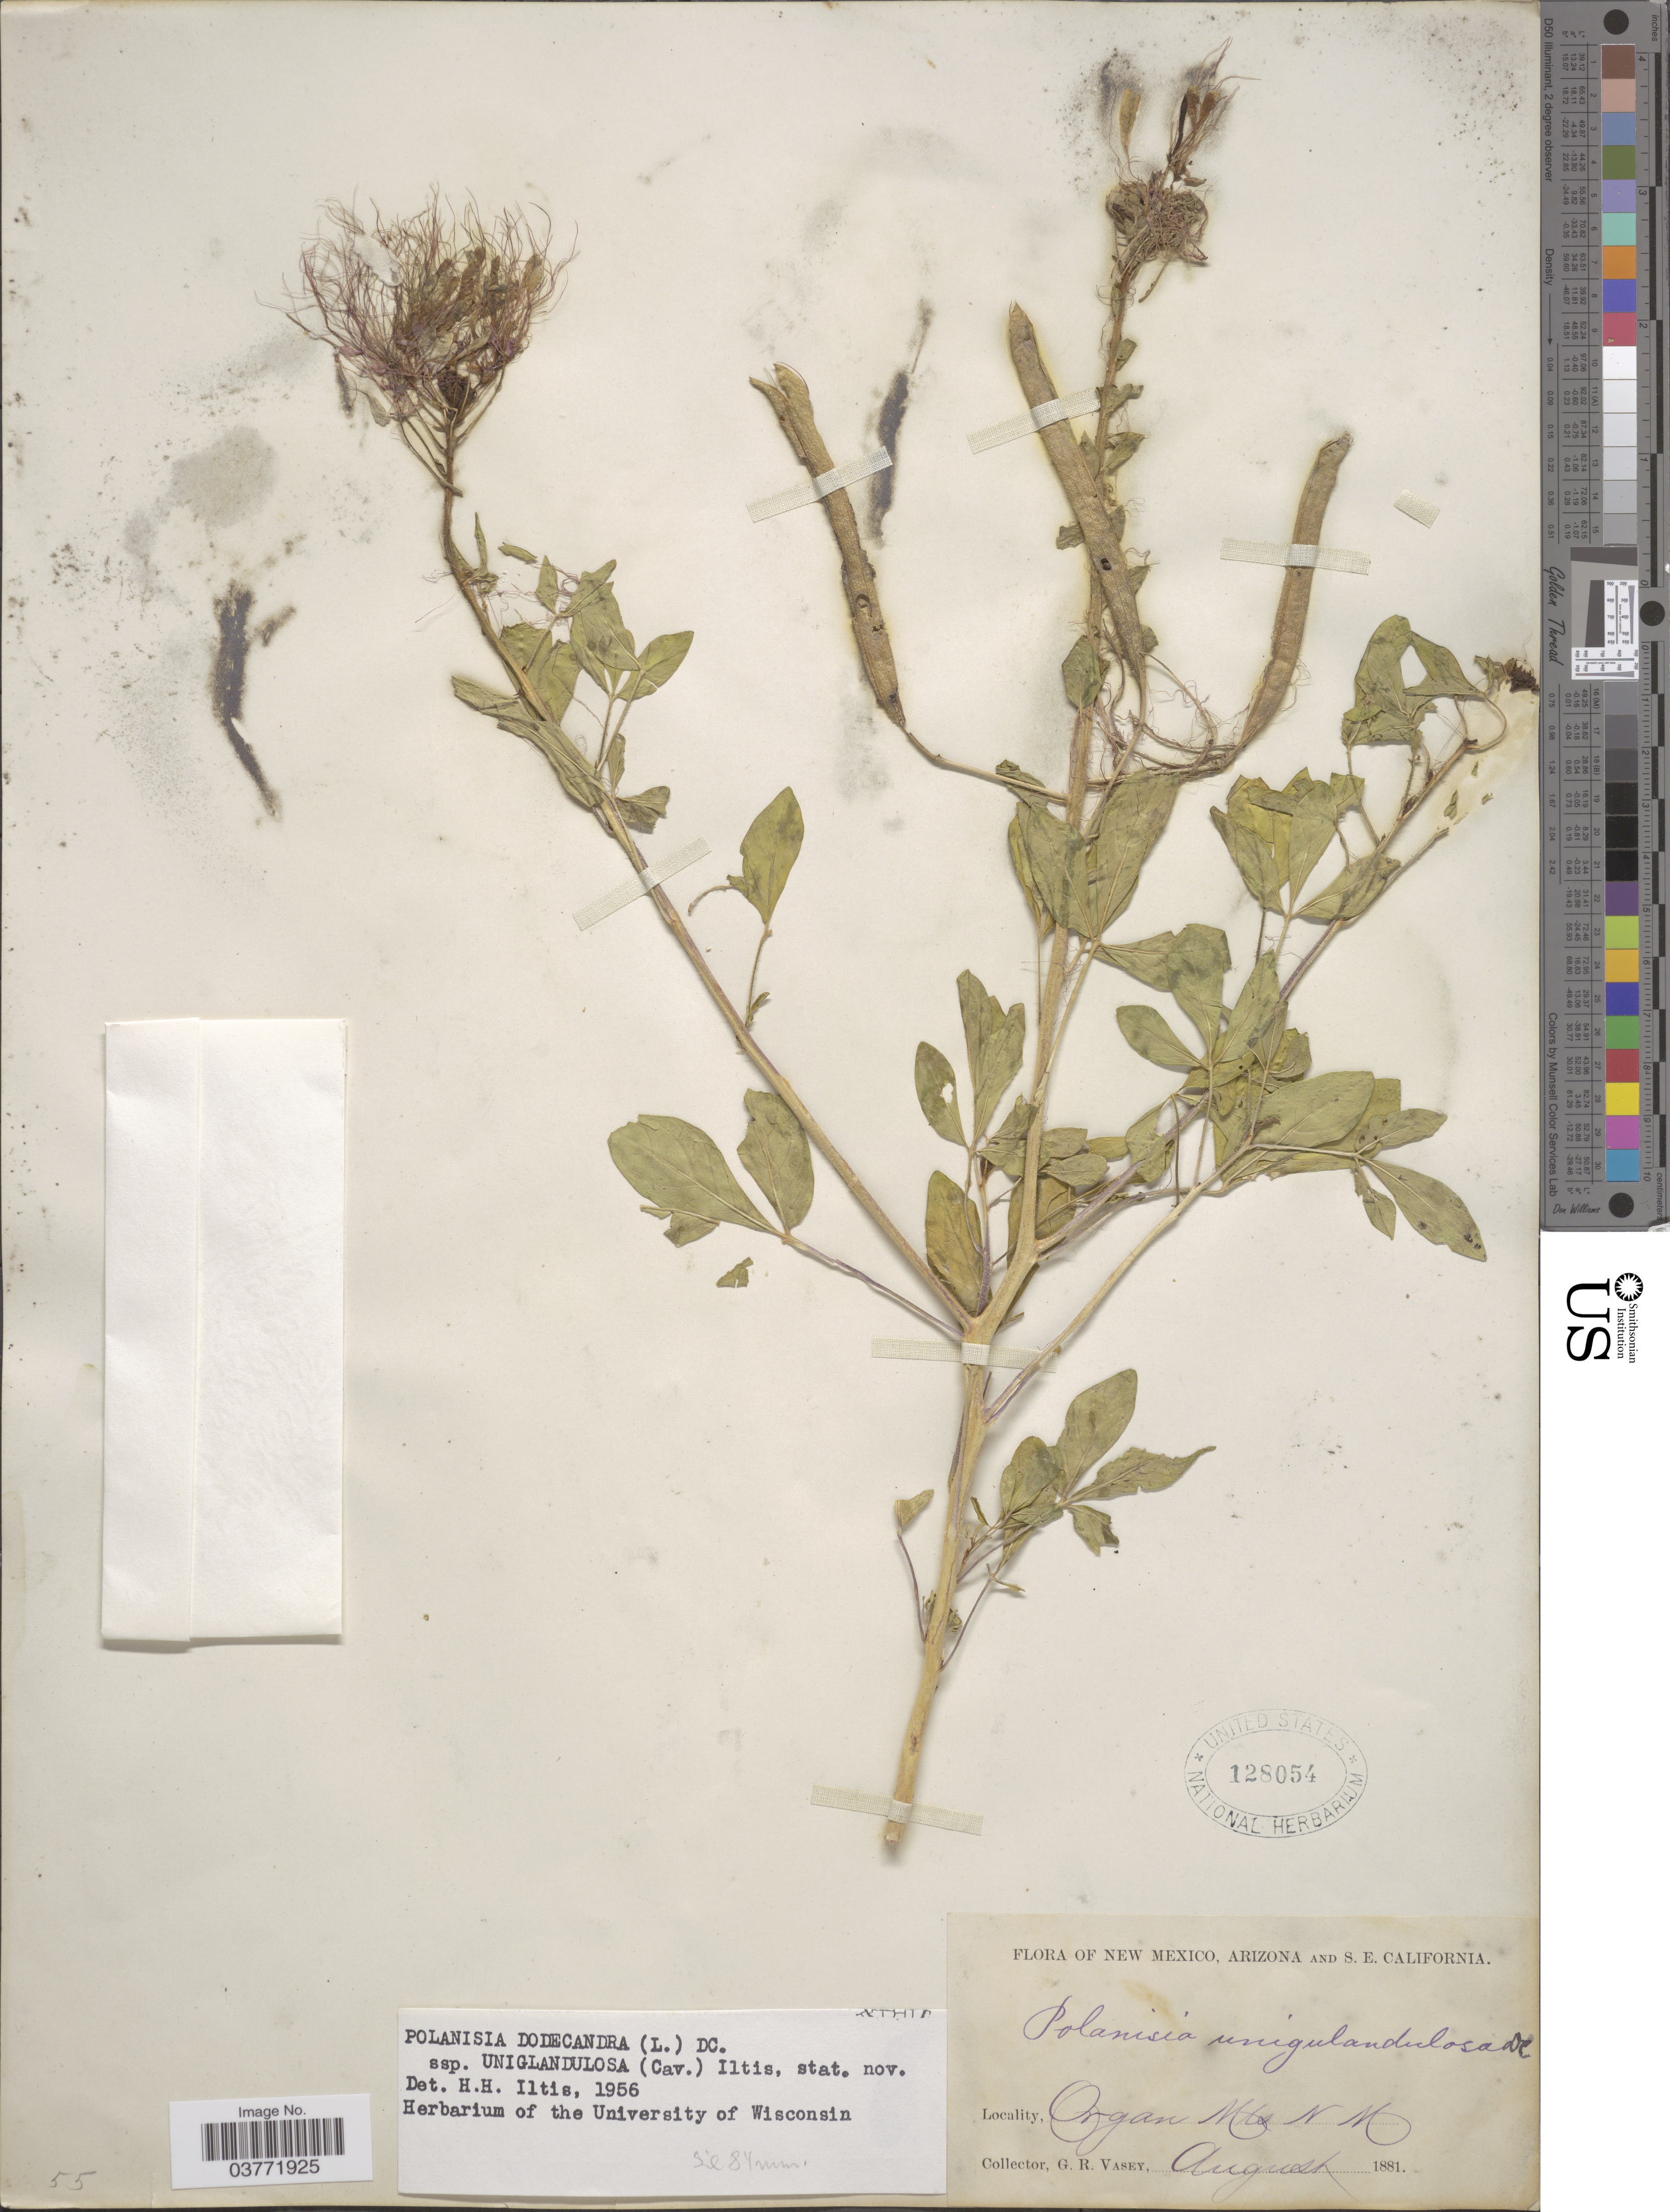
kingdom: Plantae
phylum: Tracheophyta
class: Magnoliopsida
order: Brassicales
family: Cleomaceae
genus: Polanisia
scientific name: Polanisia uniglandulosa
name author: (Cav.) DC.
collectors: G. R. Vasey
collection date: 1881-08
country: United States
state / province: New Mexico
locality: Organ Mts.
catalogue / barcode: US 128054